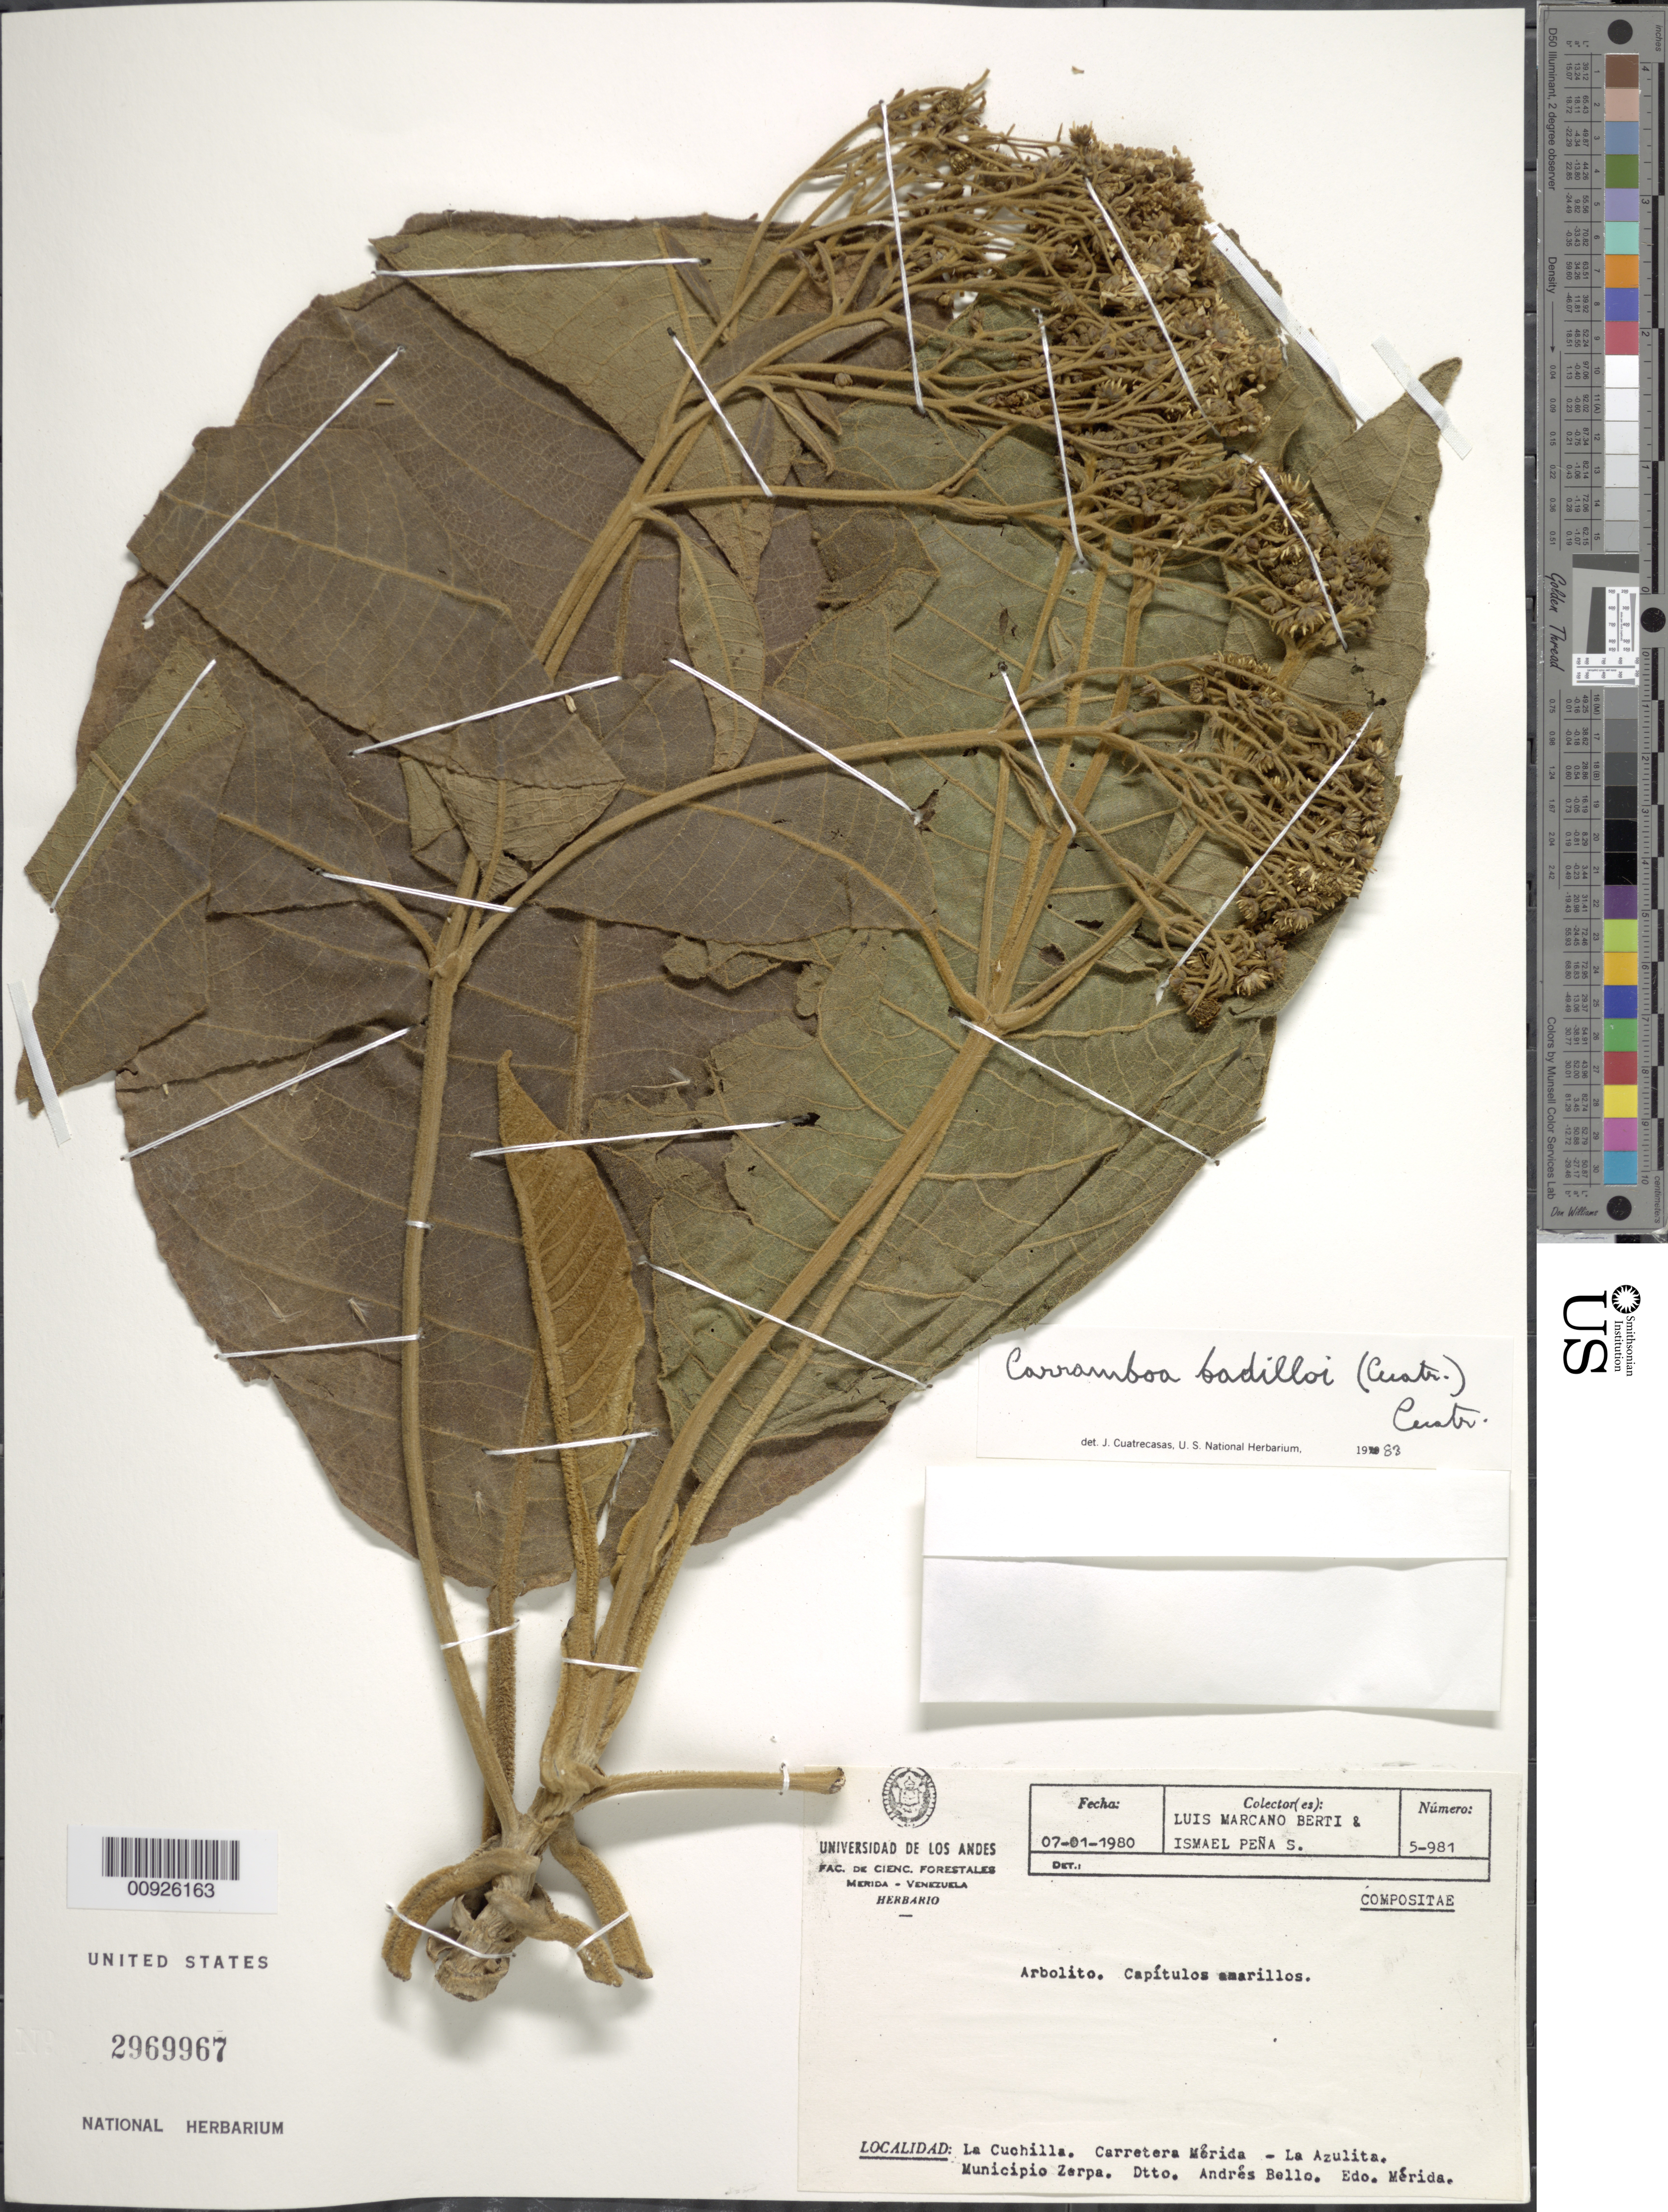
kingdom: Plantae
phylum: Tracheophyta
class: Magnoliopsida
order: Asterales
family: Asteraceae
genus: Carramboa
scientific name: Carramboa badilloi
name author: (Cuatrec.) Cuatrec.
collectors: L. Marcano-Berti & I. Peña S.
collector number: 5-981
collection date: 1980-01-07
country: Venezuela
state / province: Mérida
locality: La Cuchilla. Carretera Merida - La Azulita. Municipio Zerpa. Dtto. Andres Bello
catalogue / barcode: US 2969967